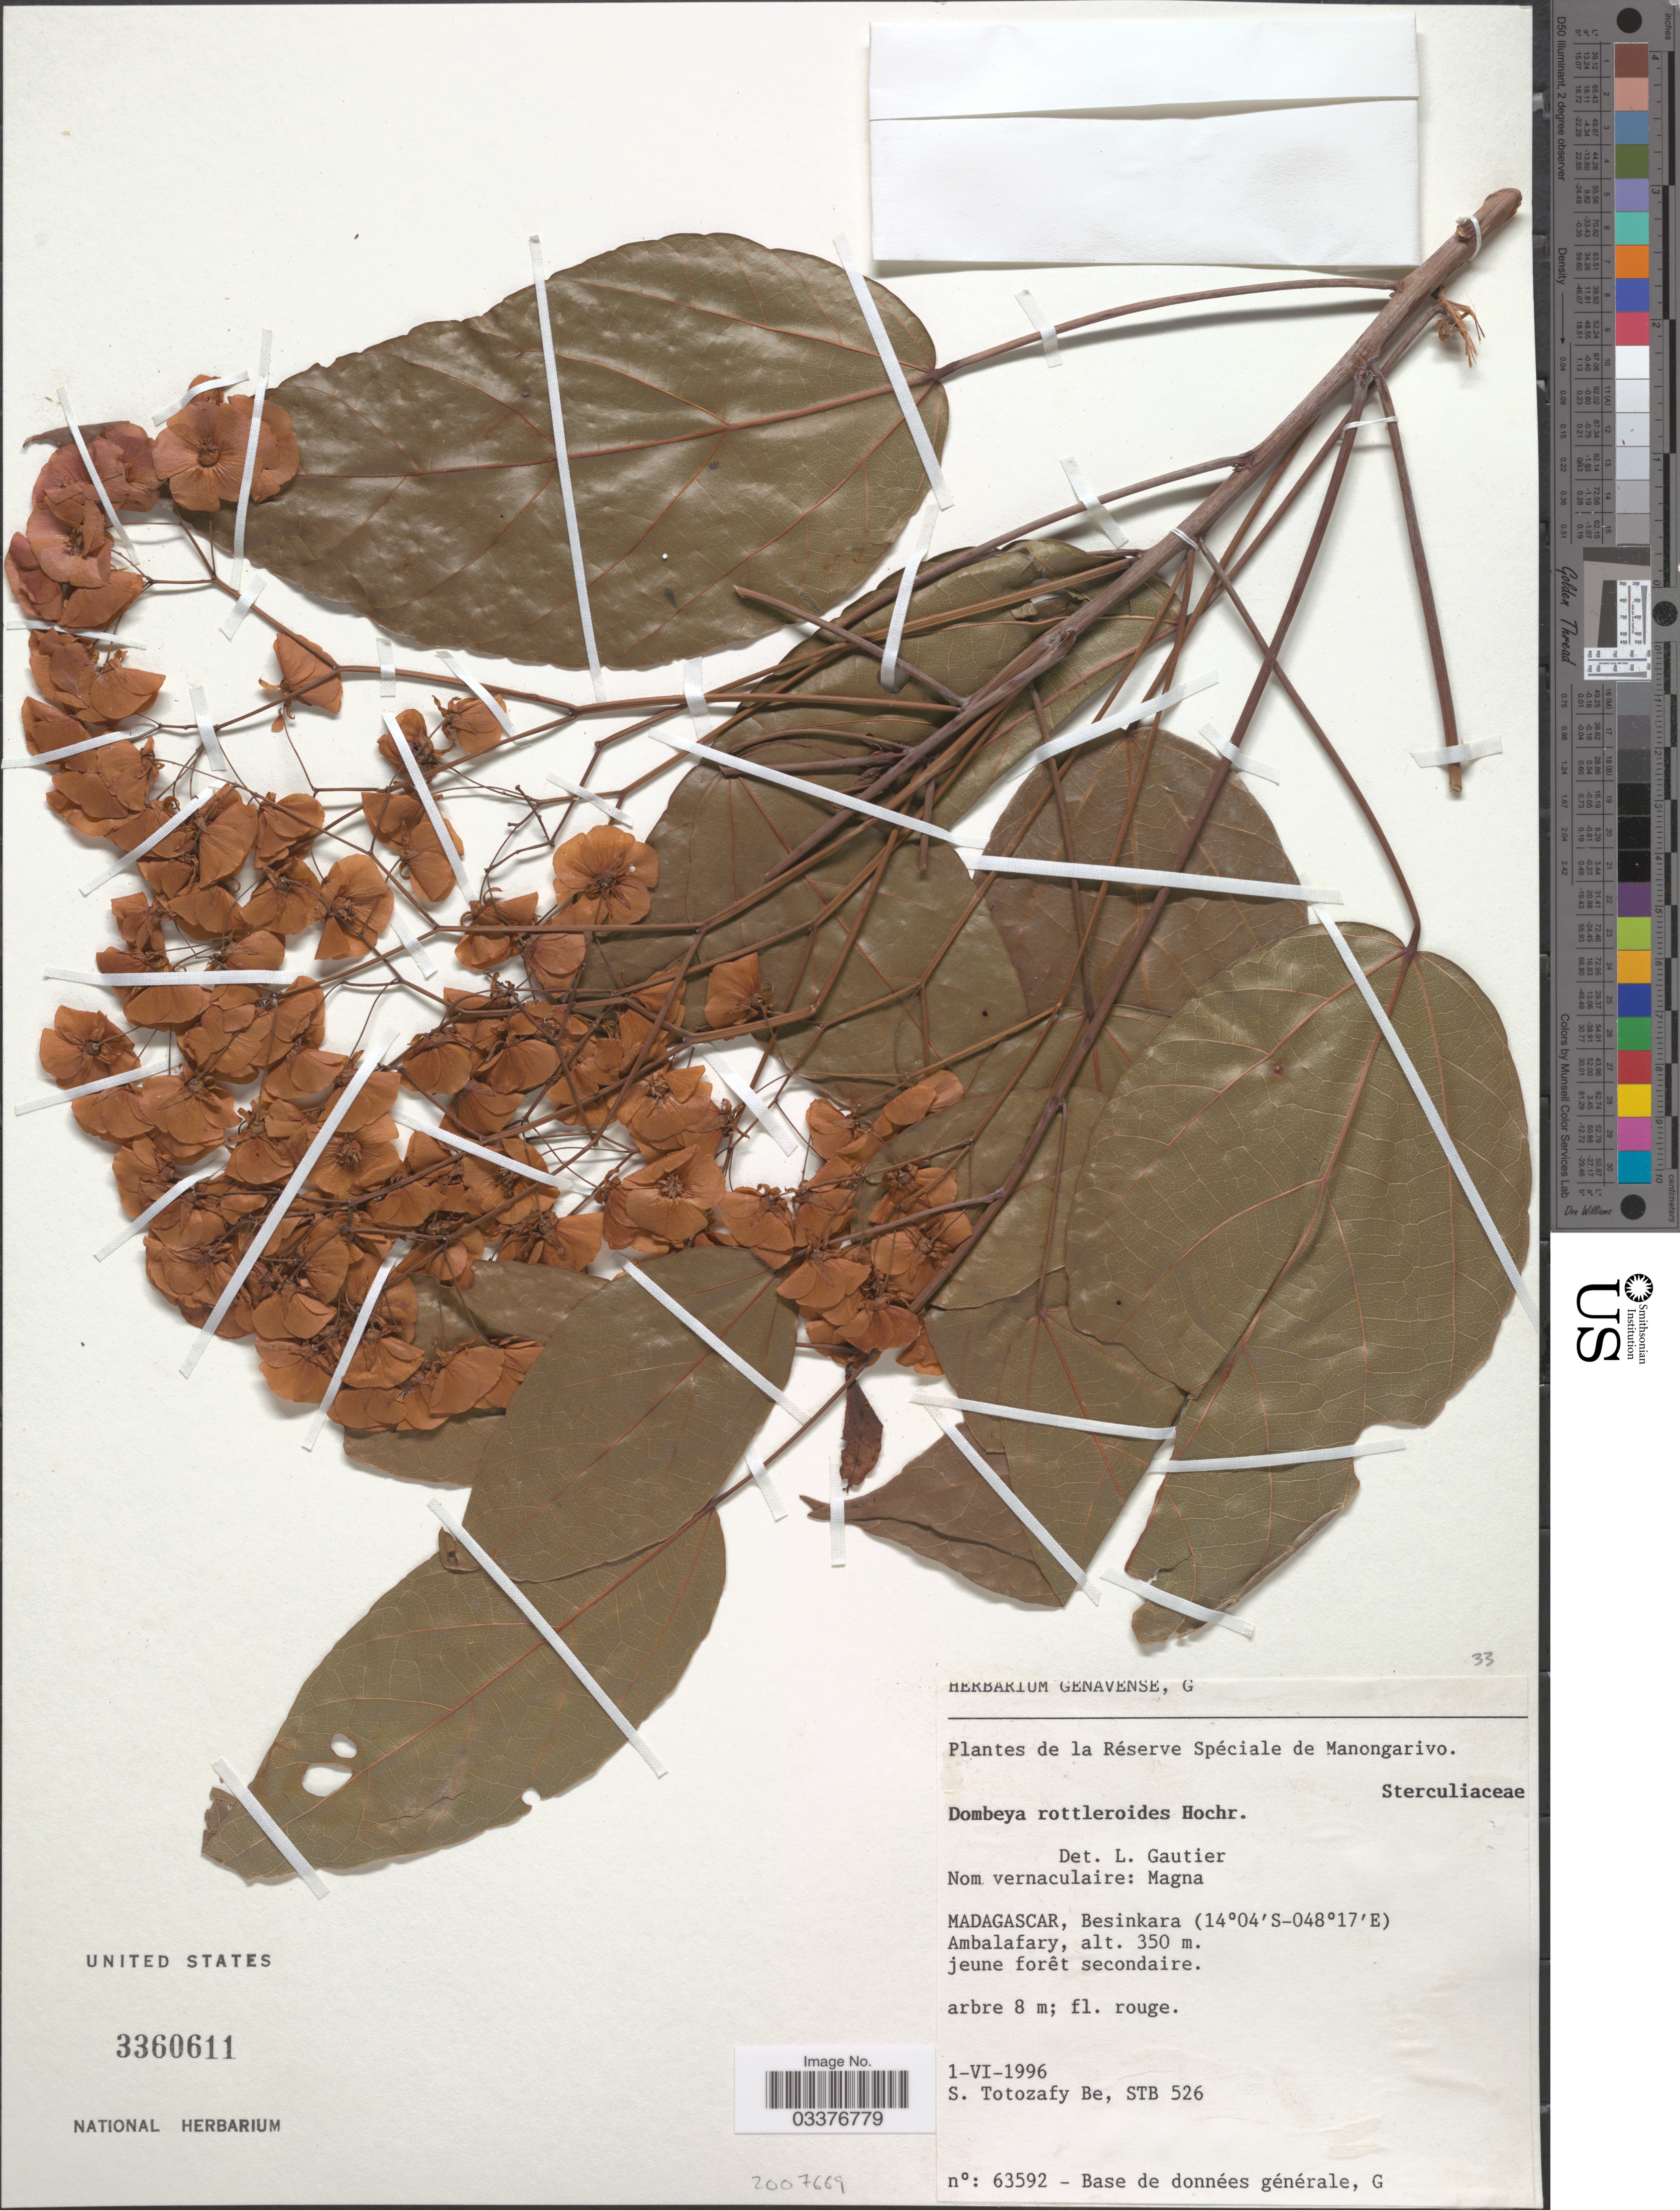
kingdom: Plantae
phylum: Tracheophyta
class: Magnoliopsida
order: Malvales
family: Malvaceae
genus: Dombeya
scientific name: Dombeya rottleroides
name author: Baill.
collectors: S. Totzafy Be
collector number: STB 526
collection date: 1996-06-01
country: Madagascar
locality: Réserve Spéciale de Manongarivo. Besinkara. Ambalafar. S. Totozafy BE, STB 526.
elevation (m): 350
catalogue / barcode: US 3360611